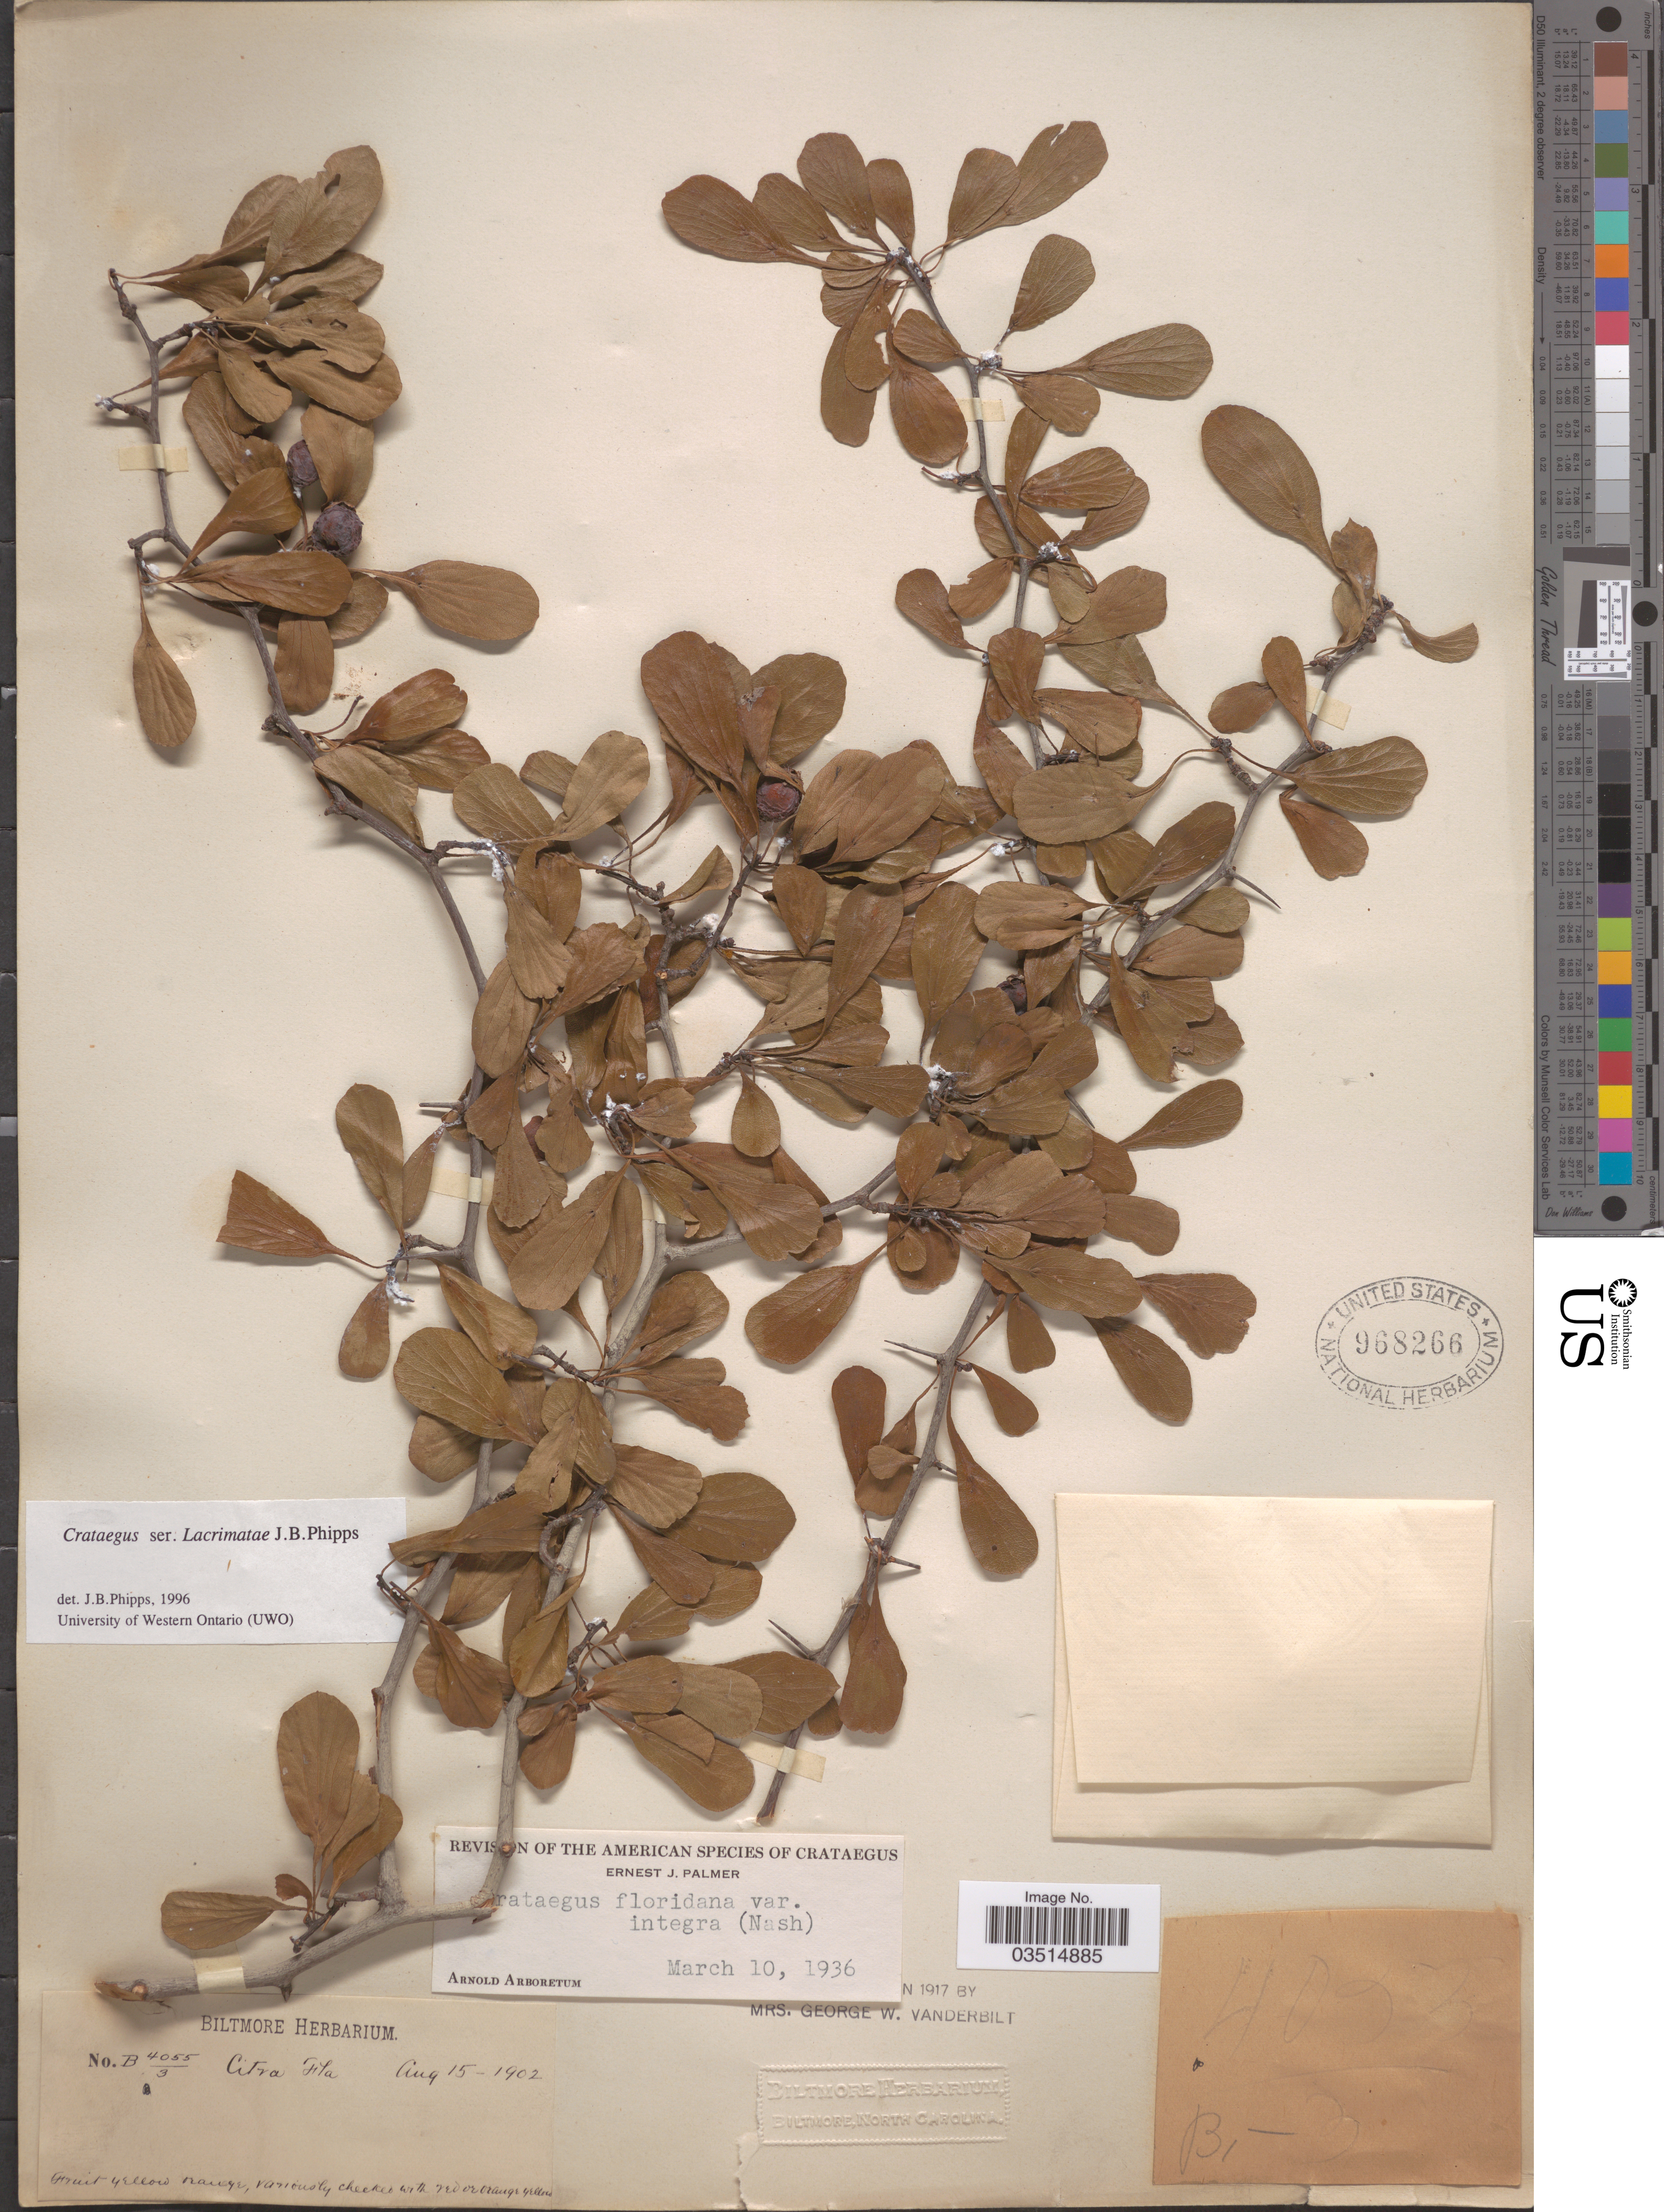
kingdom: Plantae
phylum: Tracheophyta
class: Magnoliopsida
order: Rosales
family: Rosaceae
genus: Crataegus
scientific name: Crataegus floridana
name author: Sarg.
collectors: ex herb. Biltmore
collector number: B4055/3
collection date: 1902-08-15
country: United States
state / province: Florida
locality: Citra.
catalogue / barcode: US 968266